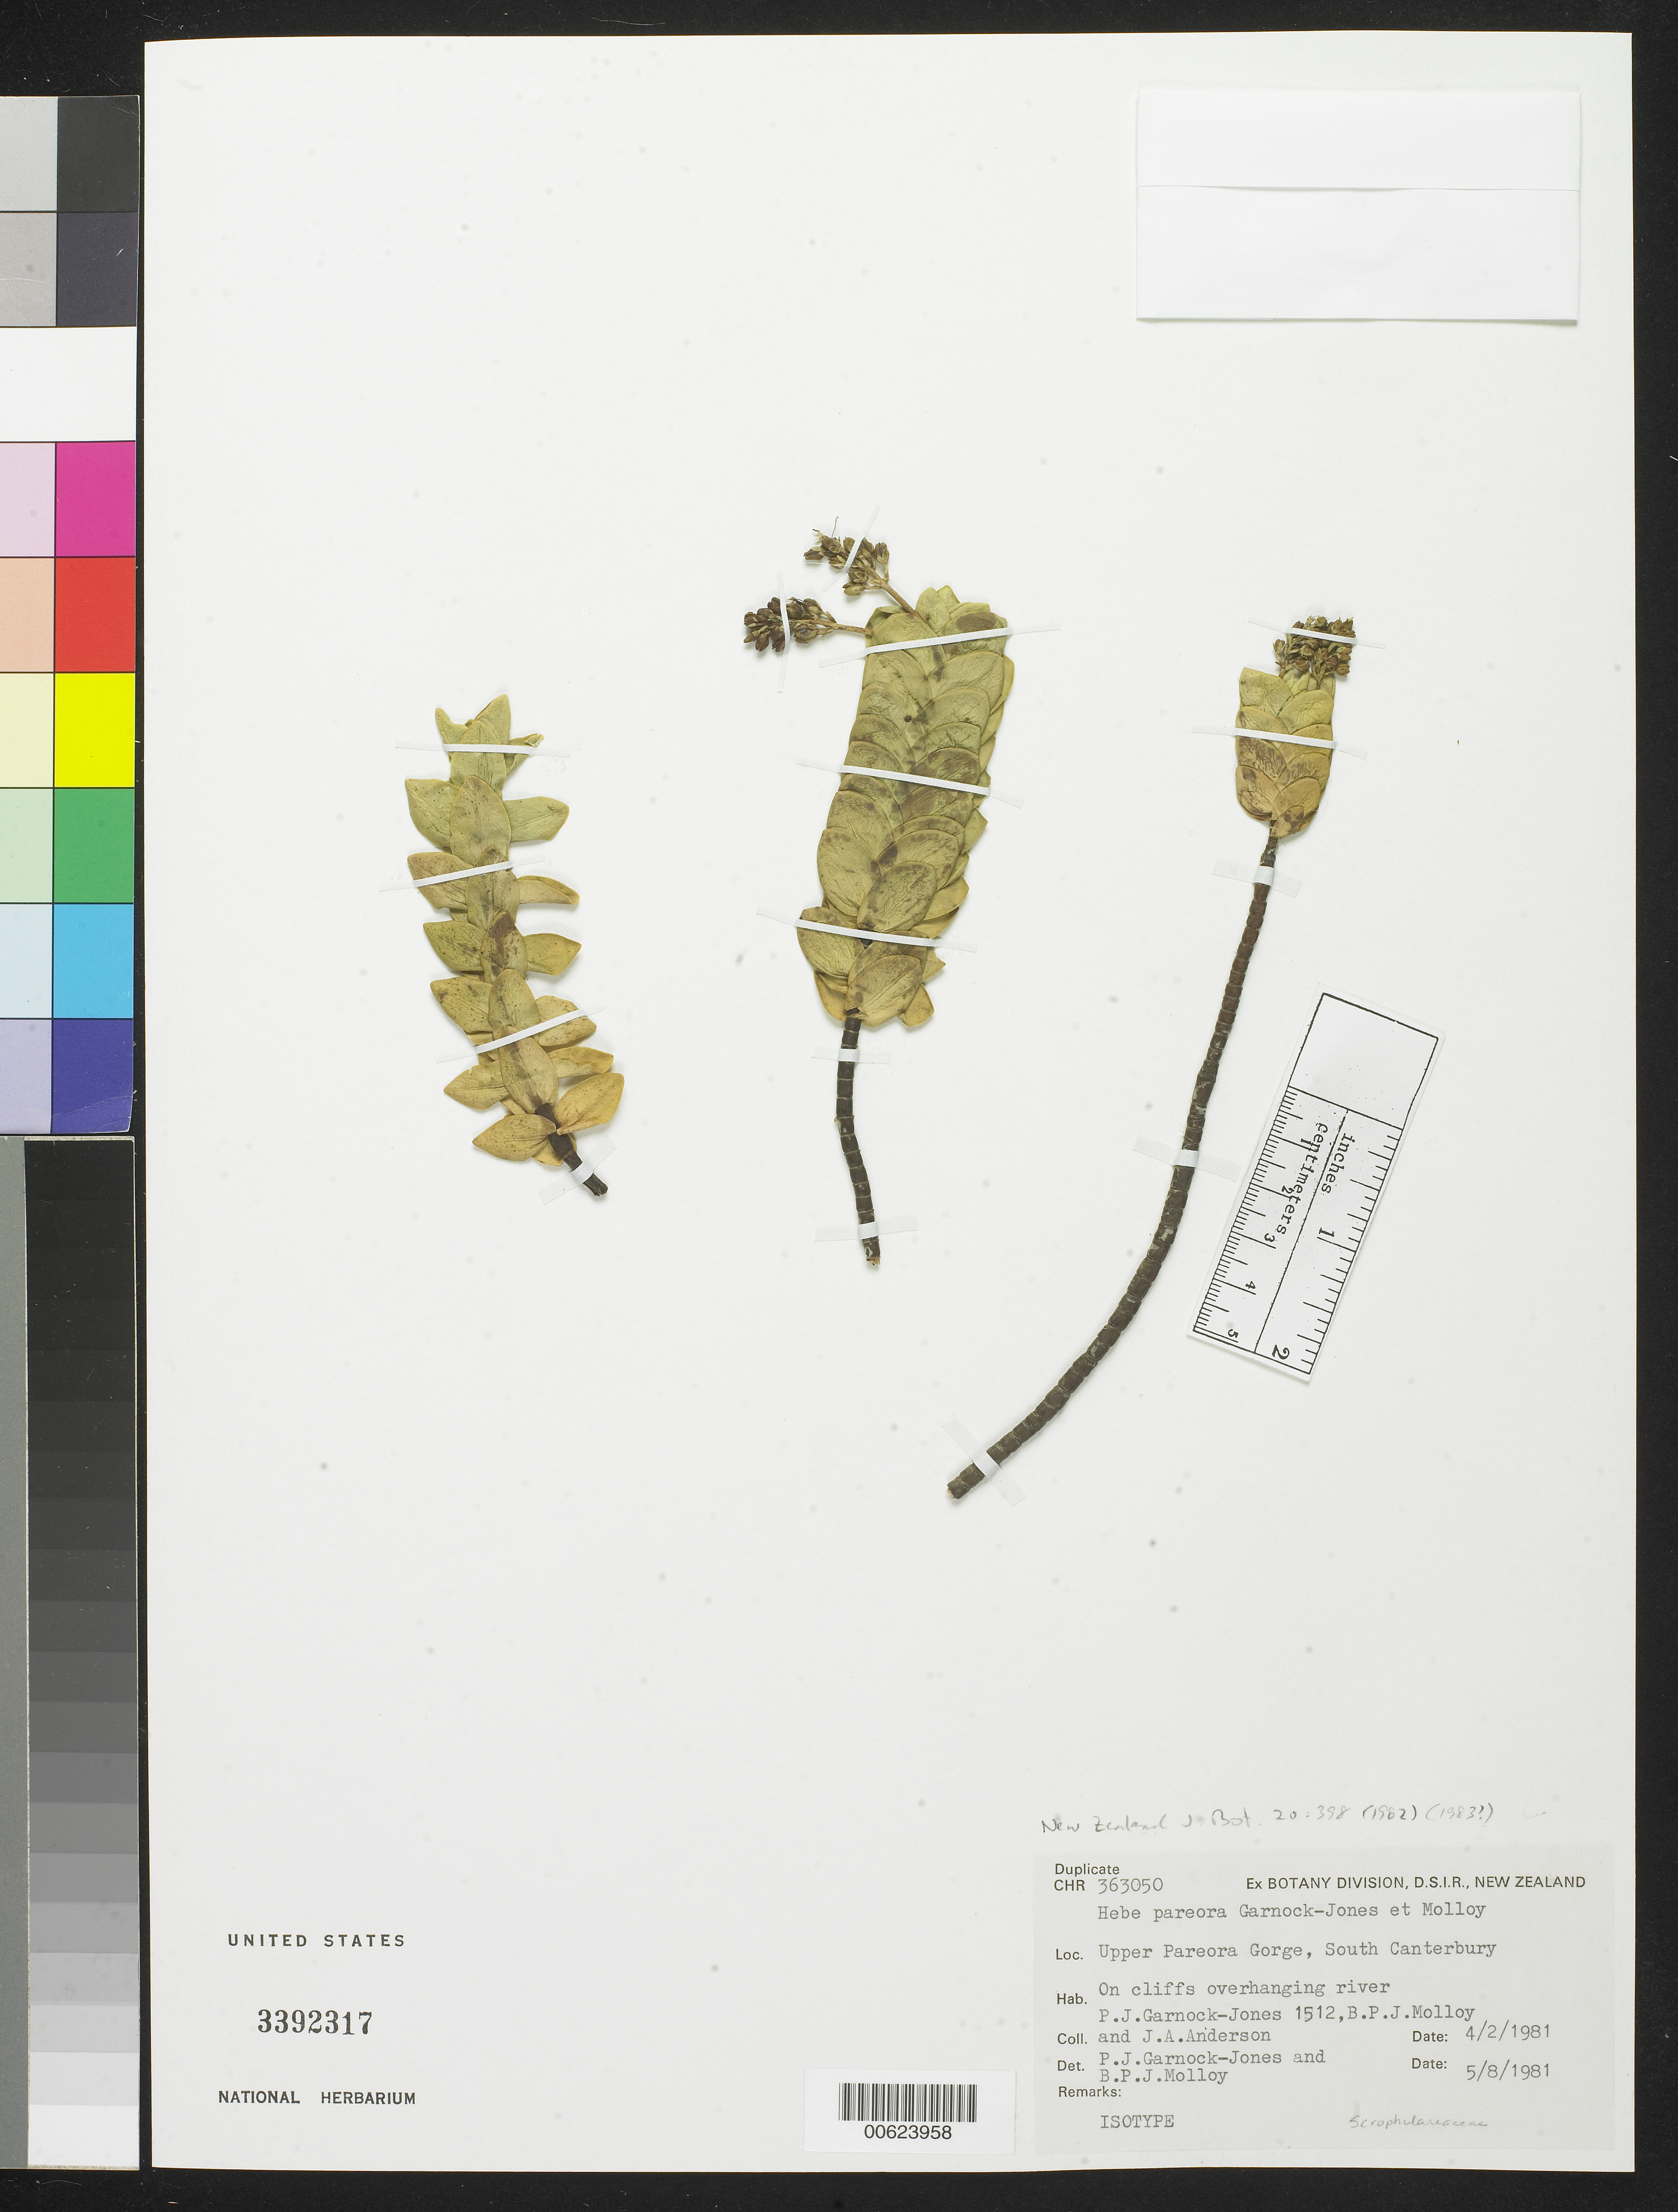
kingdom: Plantae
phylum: Tracheophyta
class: Magnoliopsida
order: Lamiales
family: Plantaginaceae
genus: Hebe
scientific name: Hebe pareora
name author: Garn.-Jones & Molloy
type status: Isotype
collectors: P. J. Garnock-Jones, B. Molloy & J. A. Anderson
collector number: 1512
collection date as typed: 02 May 1981 or 04 Feb 1981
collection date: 1981-02-04 or 1981-05-02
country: New Zealand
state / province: Canterbury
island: South Island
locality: Upper Pareora Gorge, south Cantebury.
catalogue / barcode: US 3392317